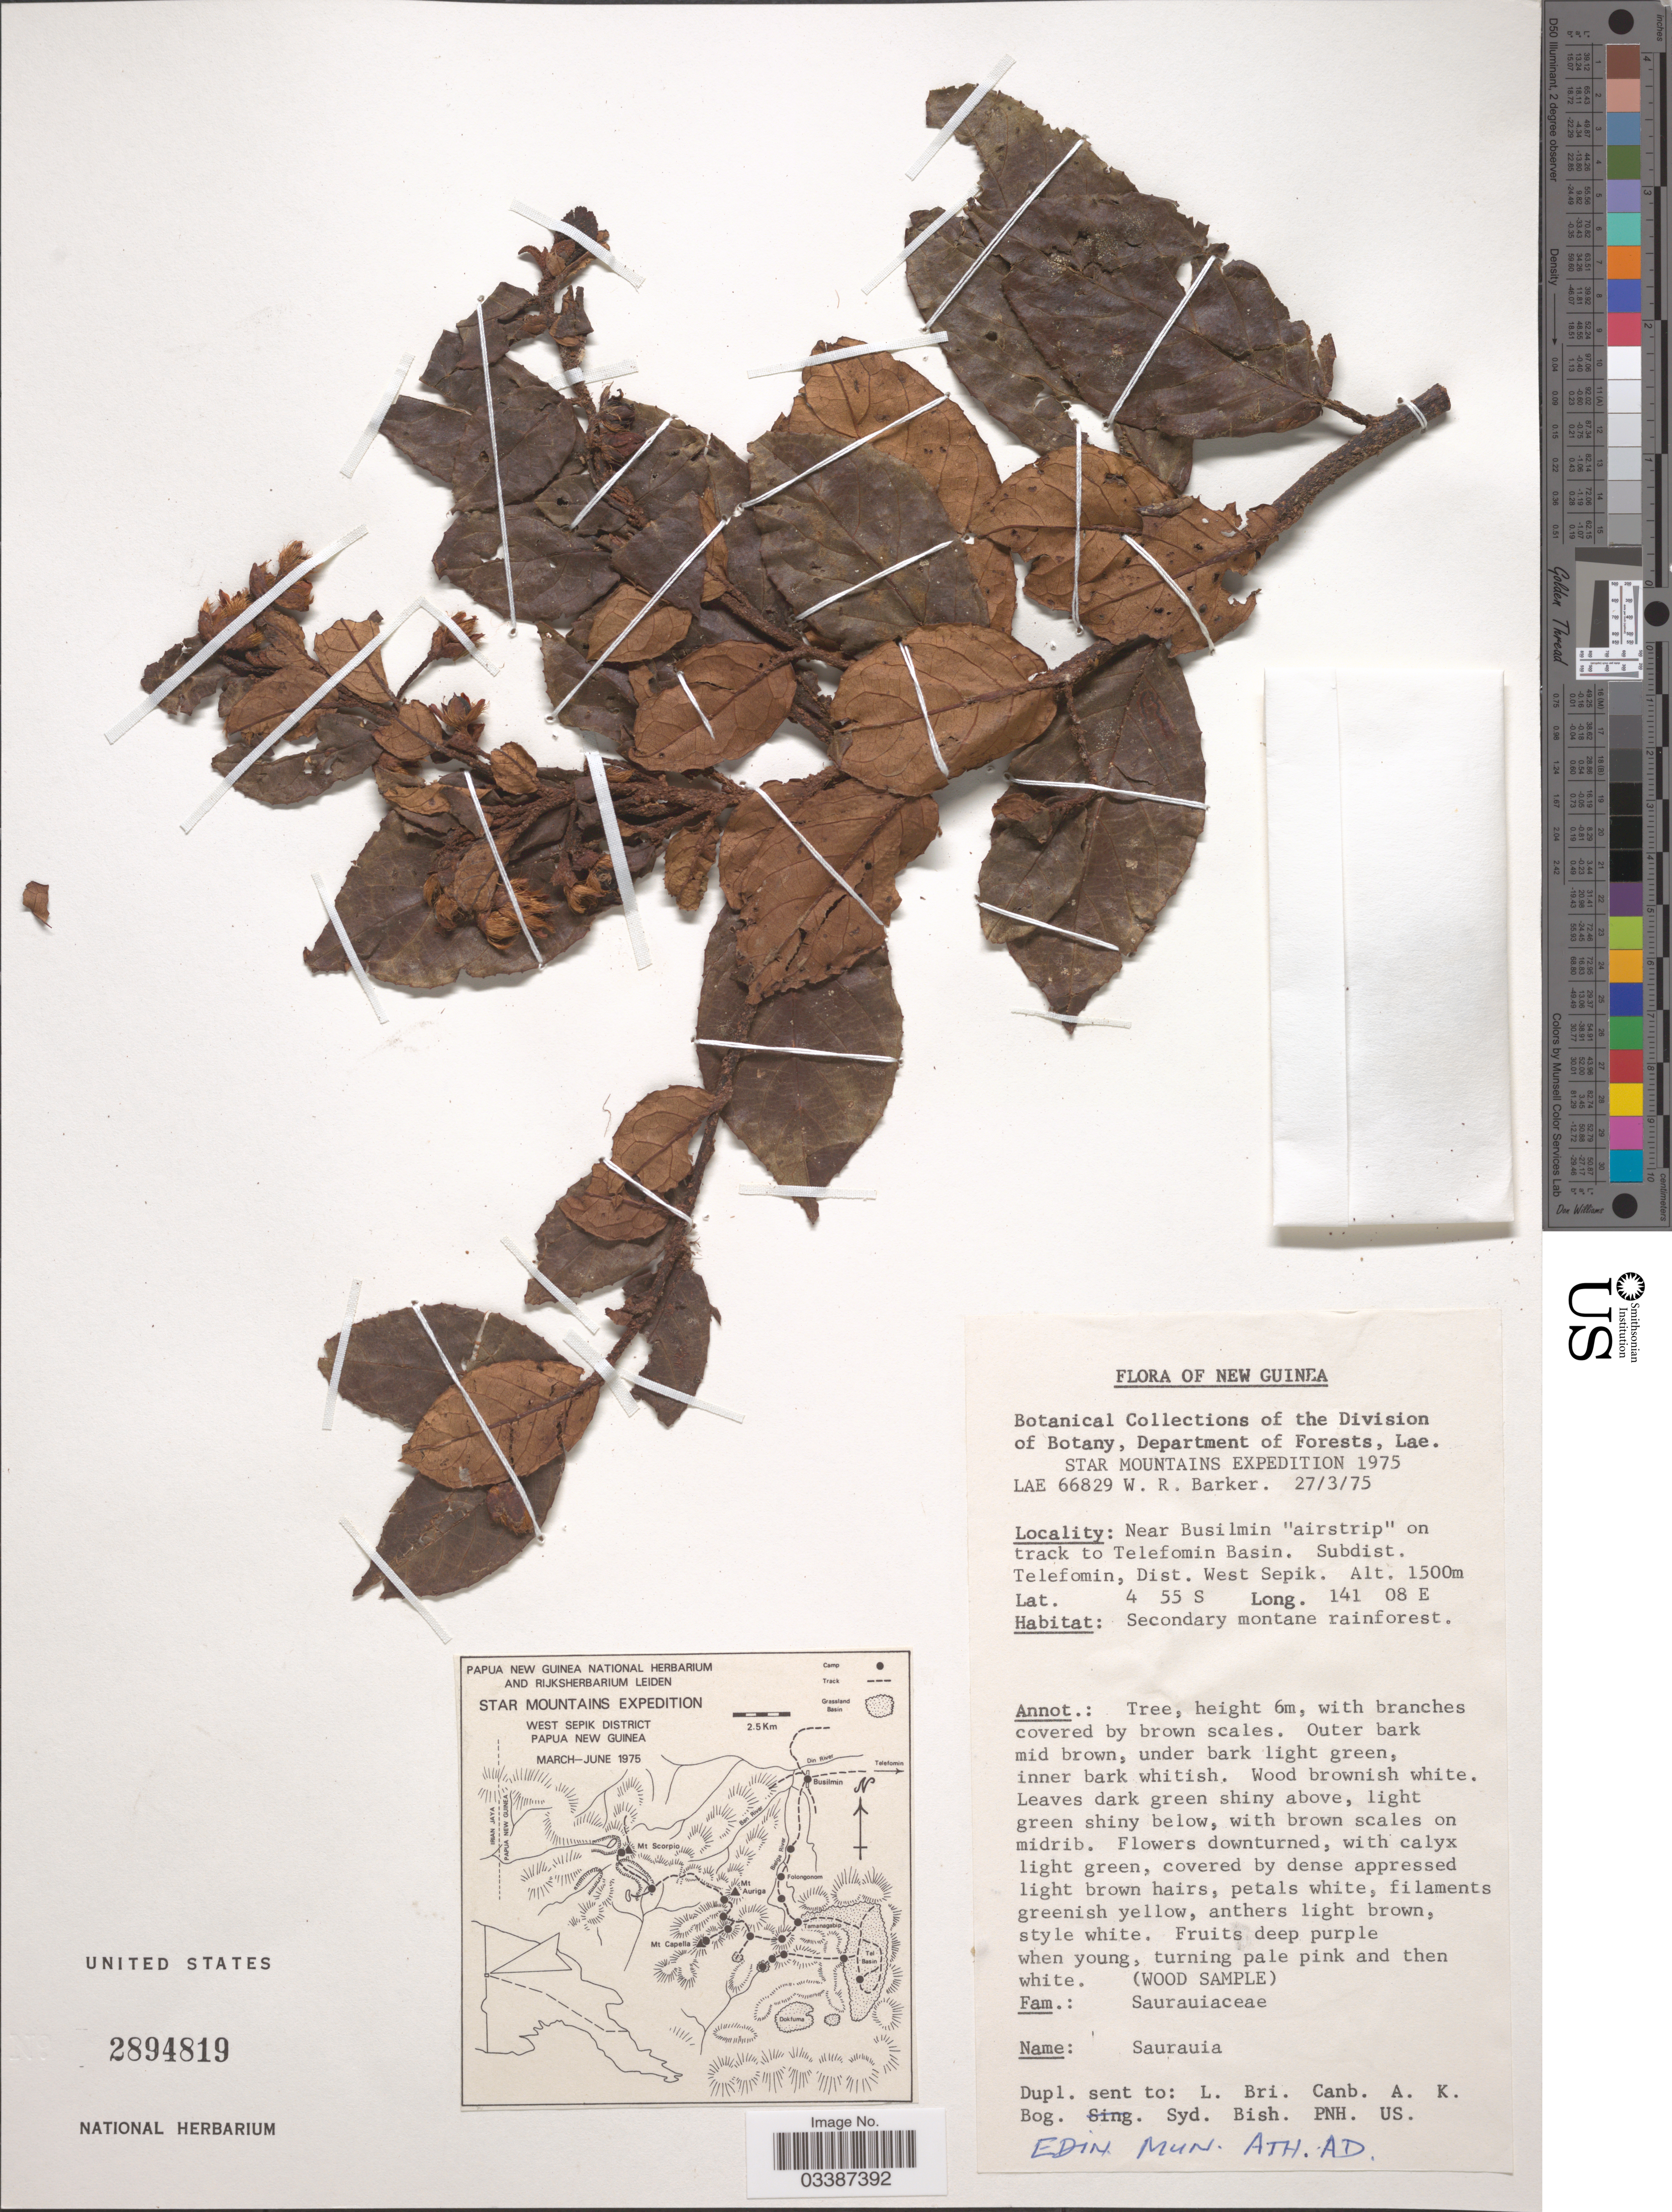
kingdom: Plantae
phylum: Tracheophyta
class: Magnoliopsida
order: Ericales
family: Actinidiaceae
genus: Saurauia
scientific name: Saurauia sp.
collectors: W. R. Barker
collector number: LAE 66829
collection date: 1975-03-27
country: Papua New Guinea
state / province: Sandaun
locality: New Guinea. Star Mountains. Near Busilmin "airstrip" on track to Telefomin Basin, Subdist. Telefomin, Dist. West Sepik.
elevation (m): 1500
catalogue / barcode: US 2894819